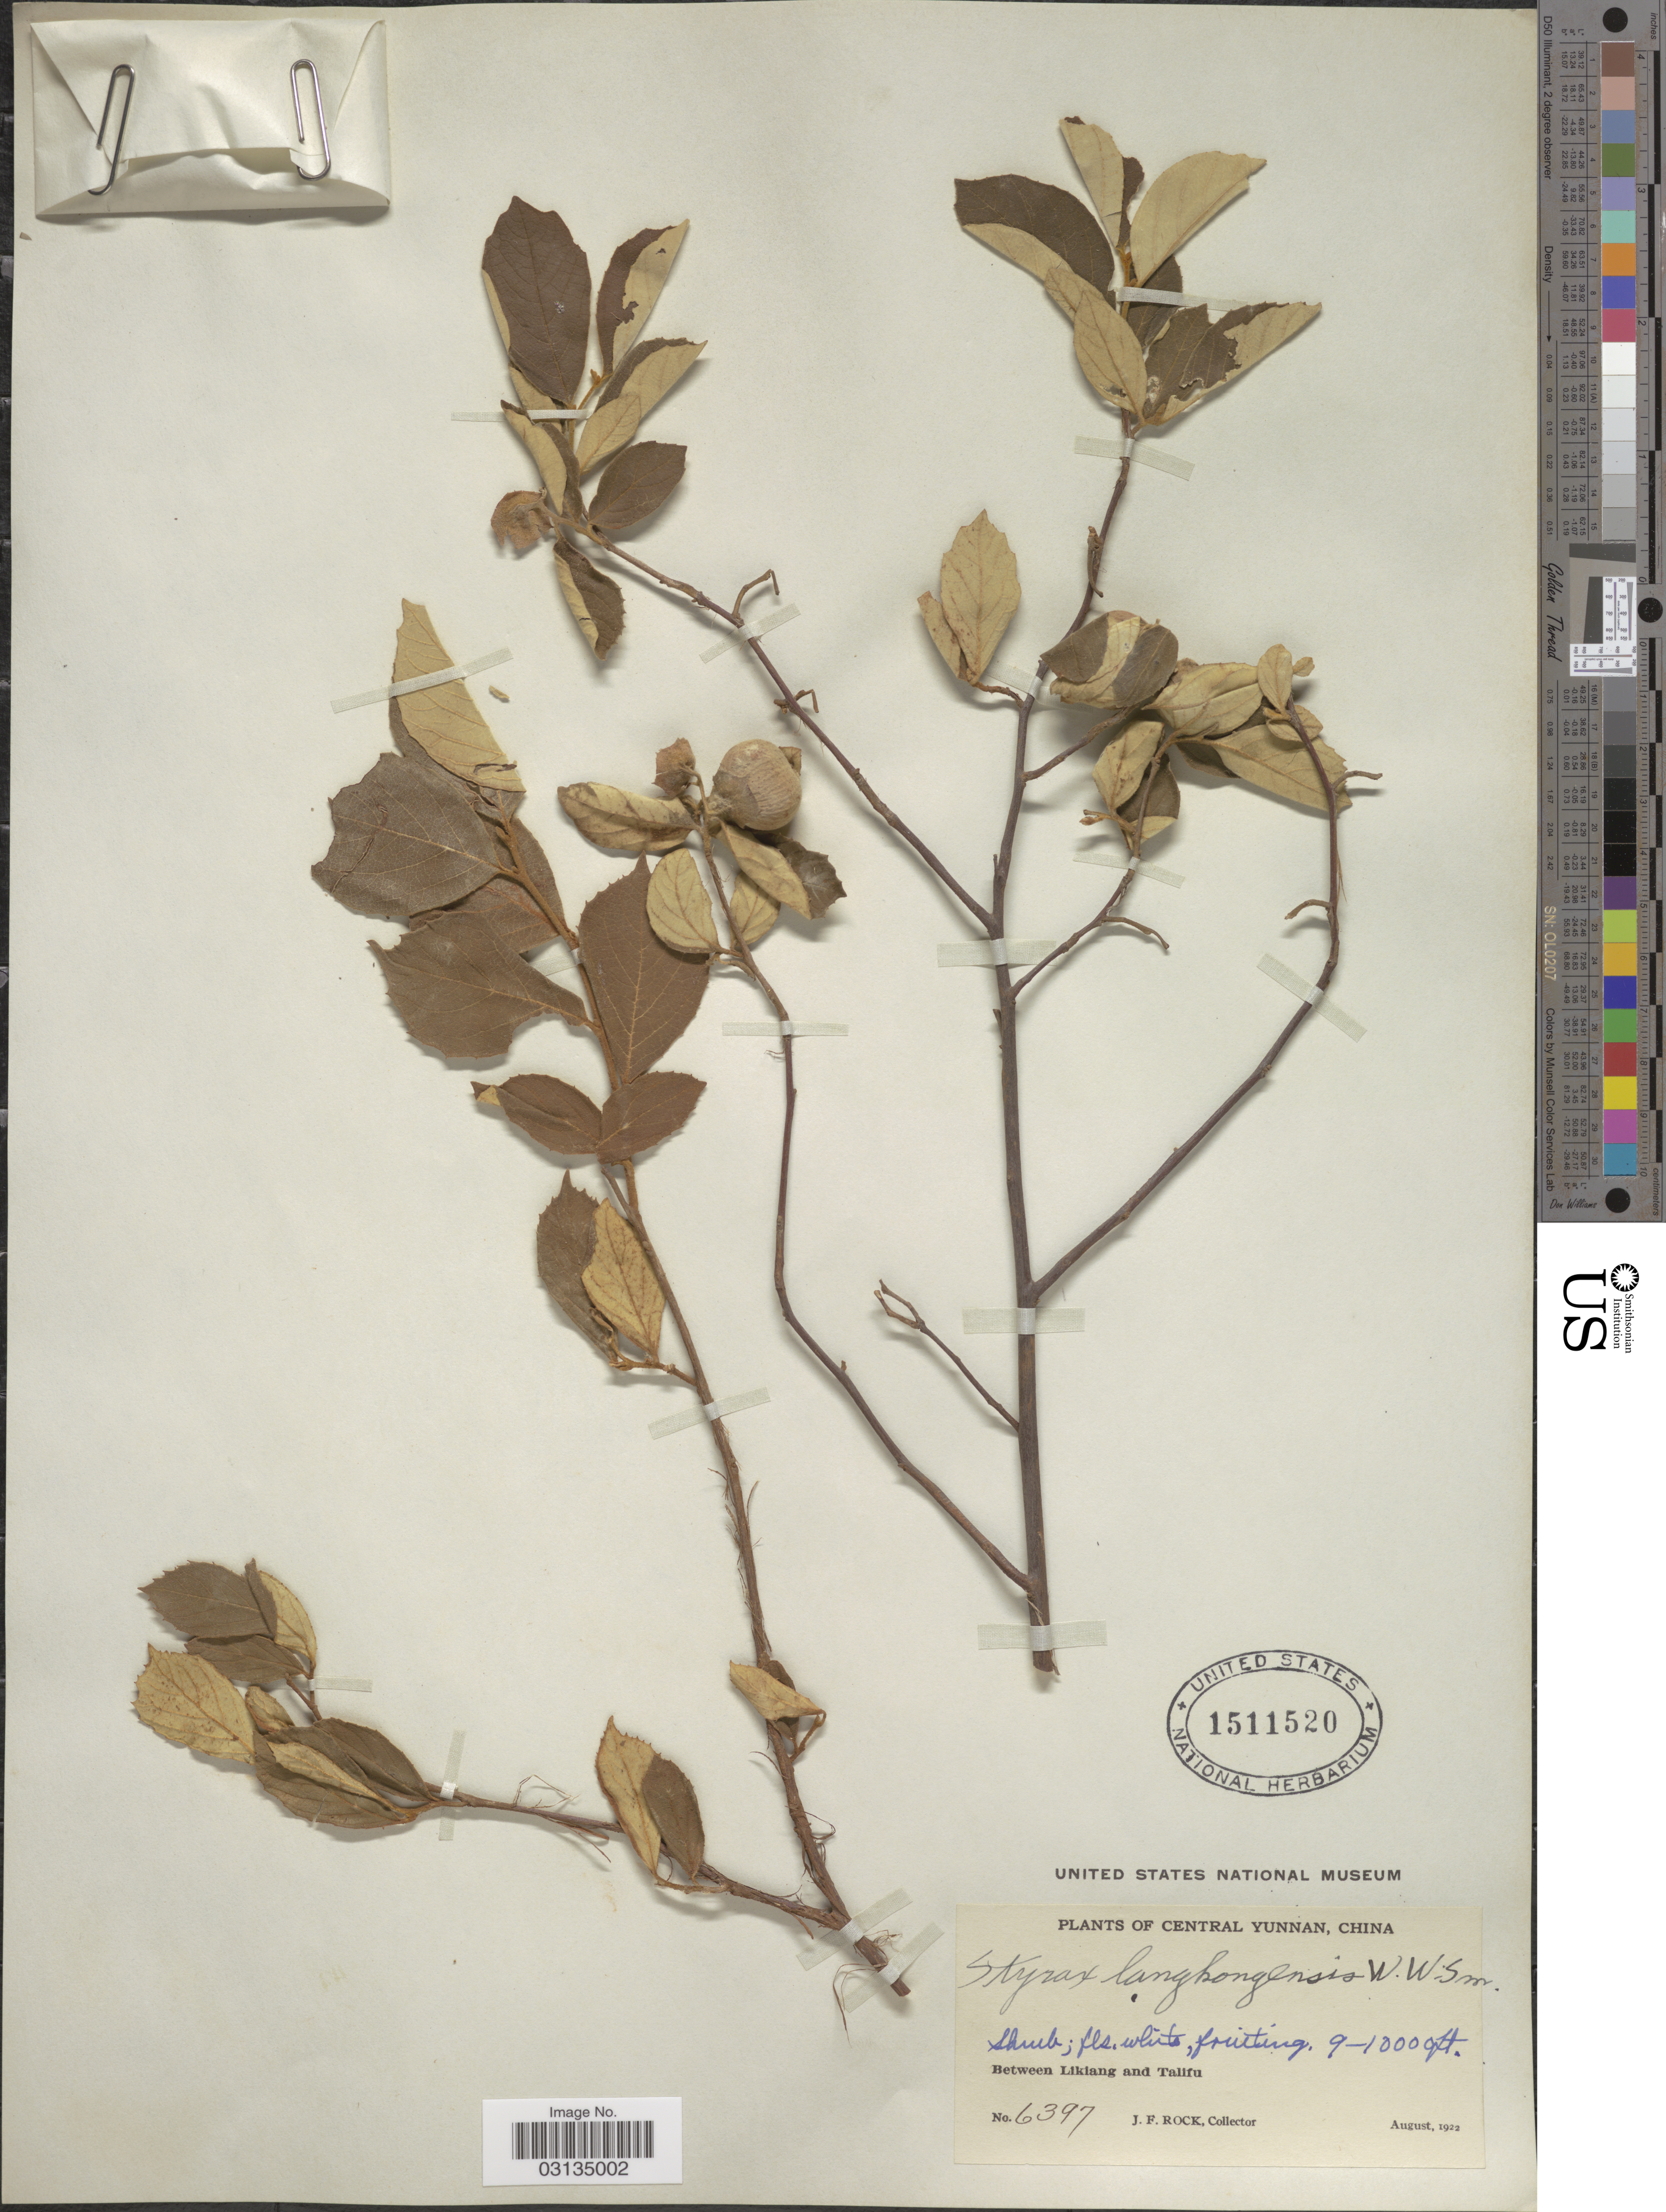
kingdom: Plantae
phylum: Tracheophyta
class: Magnoliopsida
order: Ericales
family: Styracaceae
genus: Styrax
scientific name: Styrax langkongensis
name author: W.W. Sm.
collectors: J. Rock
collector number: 6397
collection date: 1922-08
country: China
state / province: Yunnan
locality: Central Yunnan, China, Between Likiang and Talifu.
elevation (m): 2743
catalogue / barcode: US 1511520